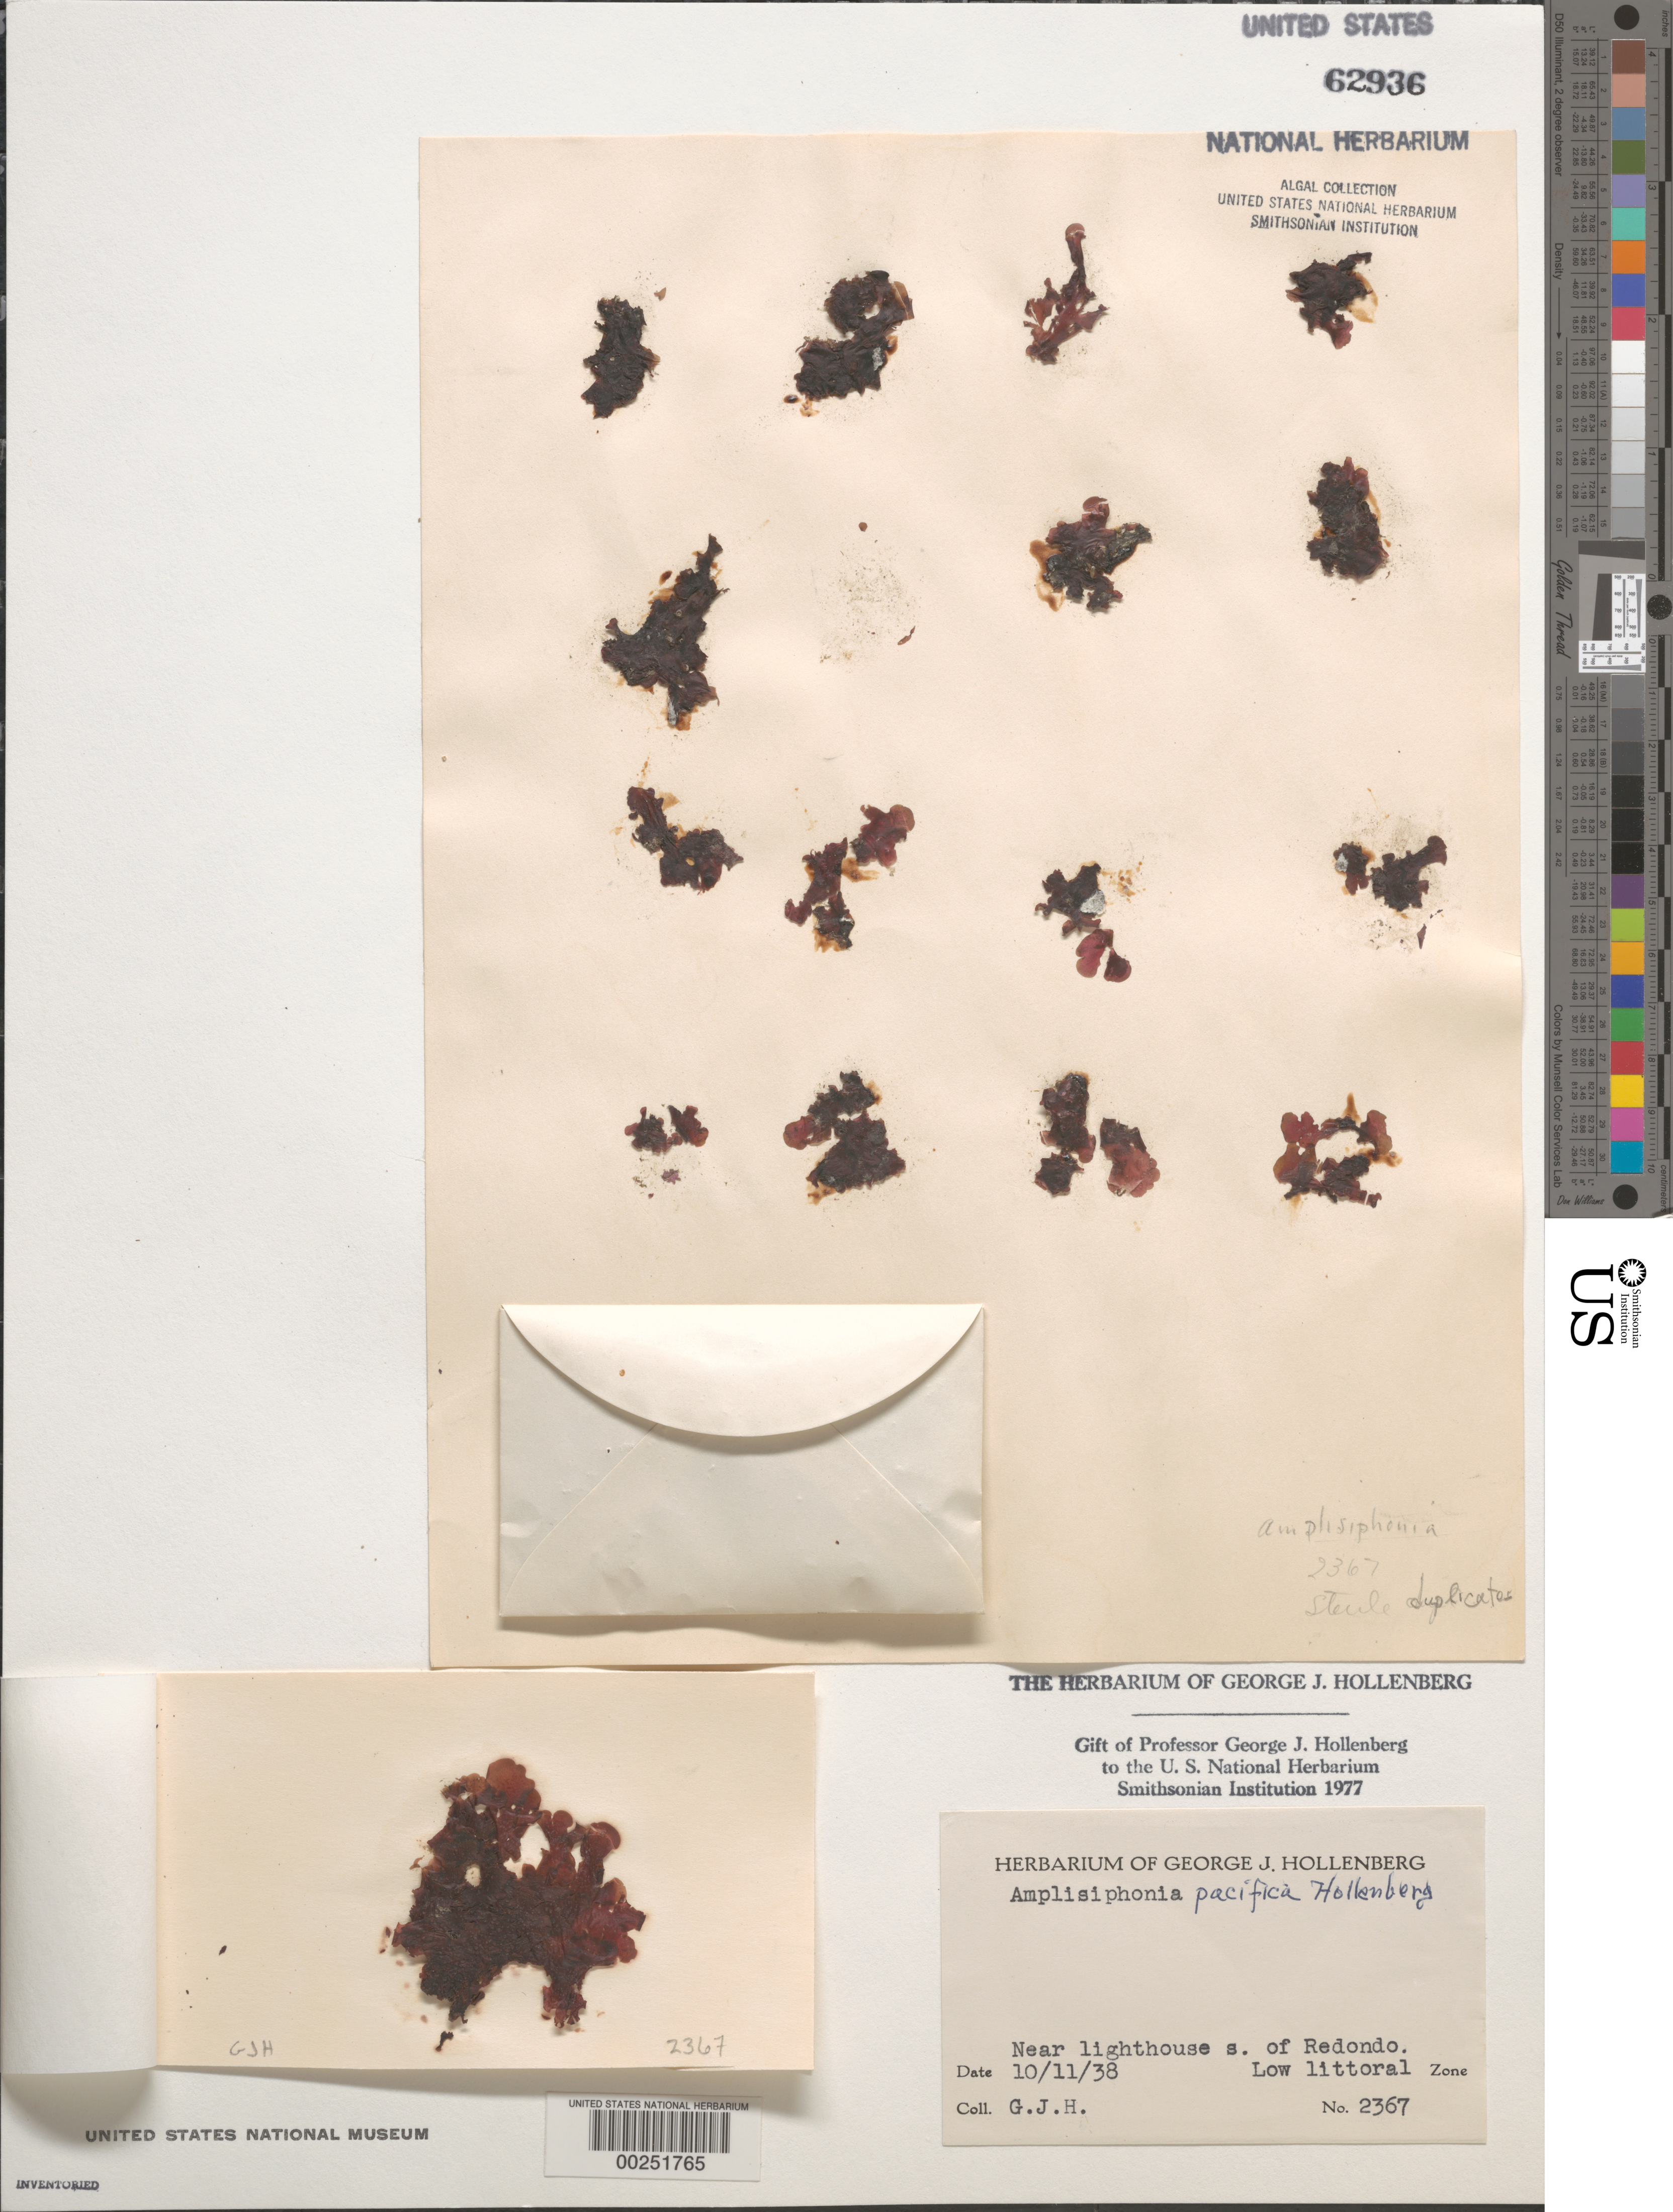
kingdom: Plantae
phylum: Rhodophyta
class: Florideophyceae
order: Ceramiales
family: Rhodomelaceae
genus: Amplisiphonia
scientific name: Amplisiphonia pacifica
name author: Hollenb.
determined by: Hollenberg, George J.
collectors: G. Hollenberg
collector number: GJH 2367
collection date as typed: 11 Oct 1938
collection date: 1938-10-11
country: United States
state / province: California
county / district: Los Angeles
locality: Near lighthouse south of Redondo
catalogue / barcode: US 62936